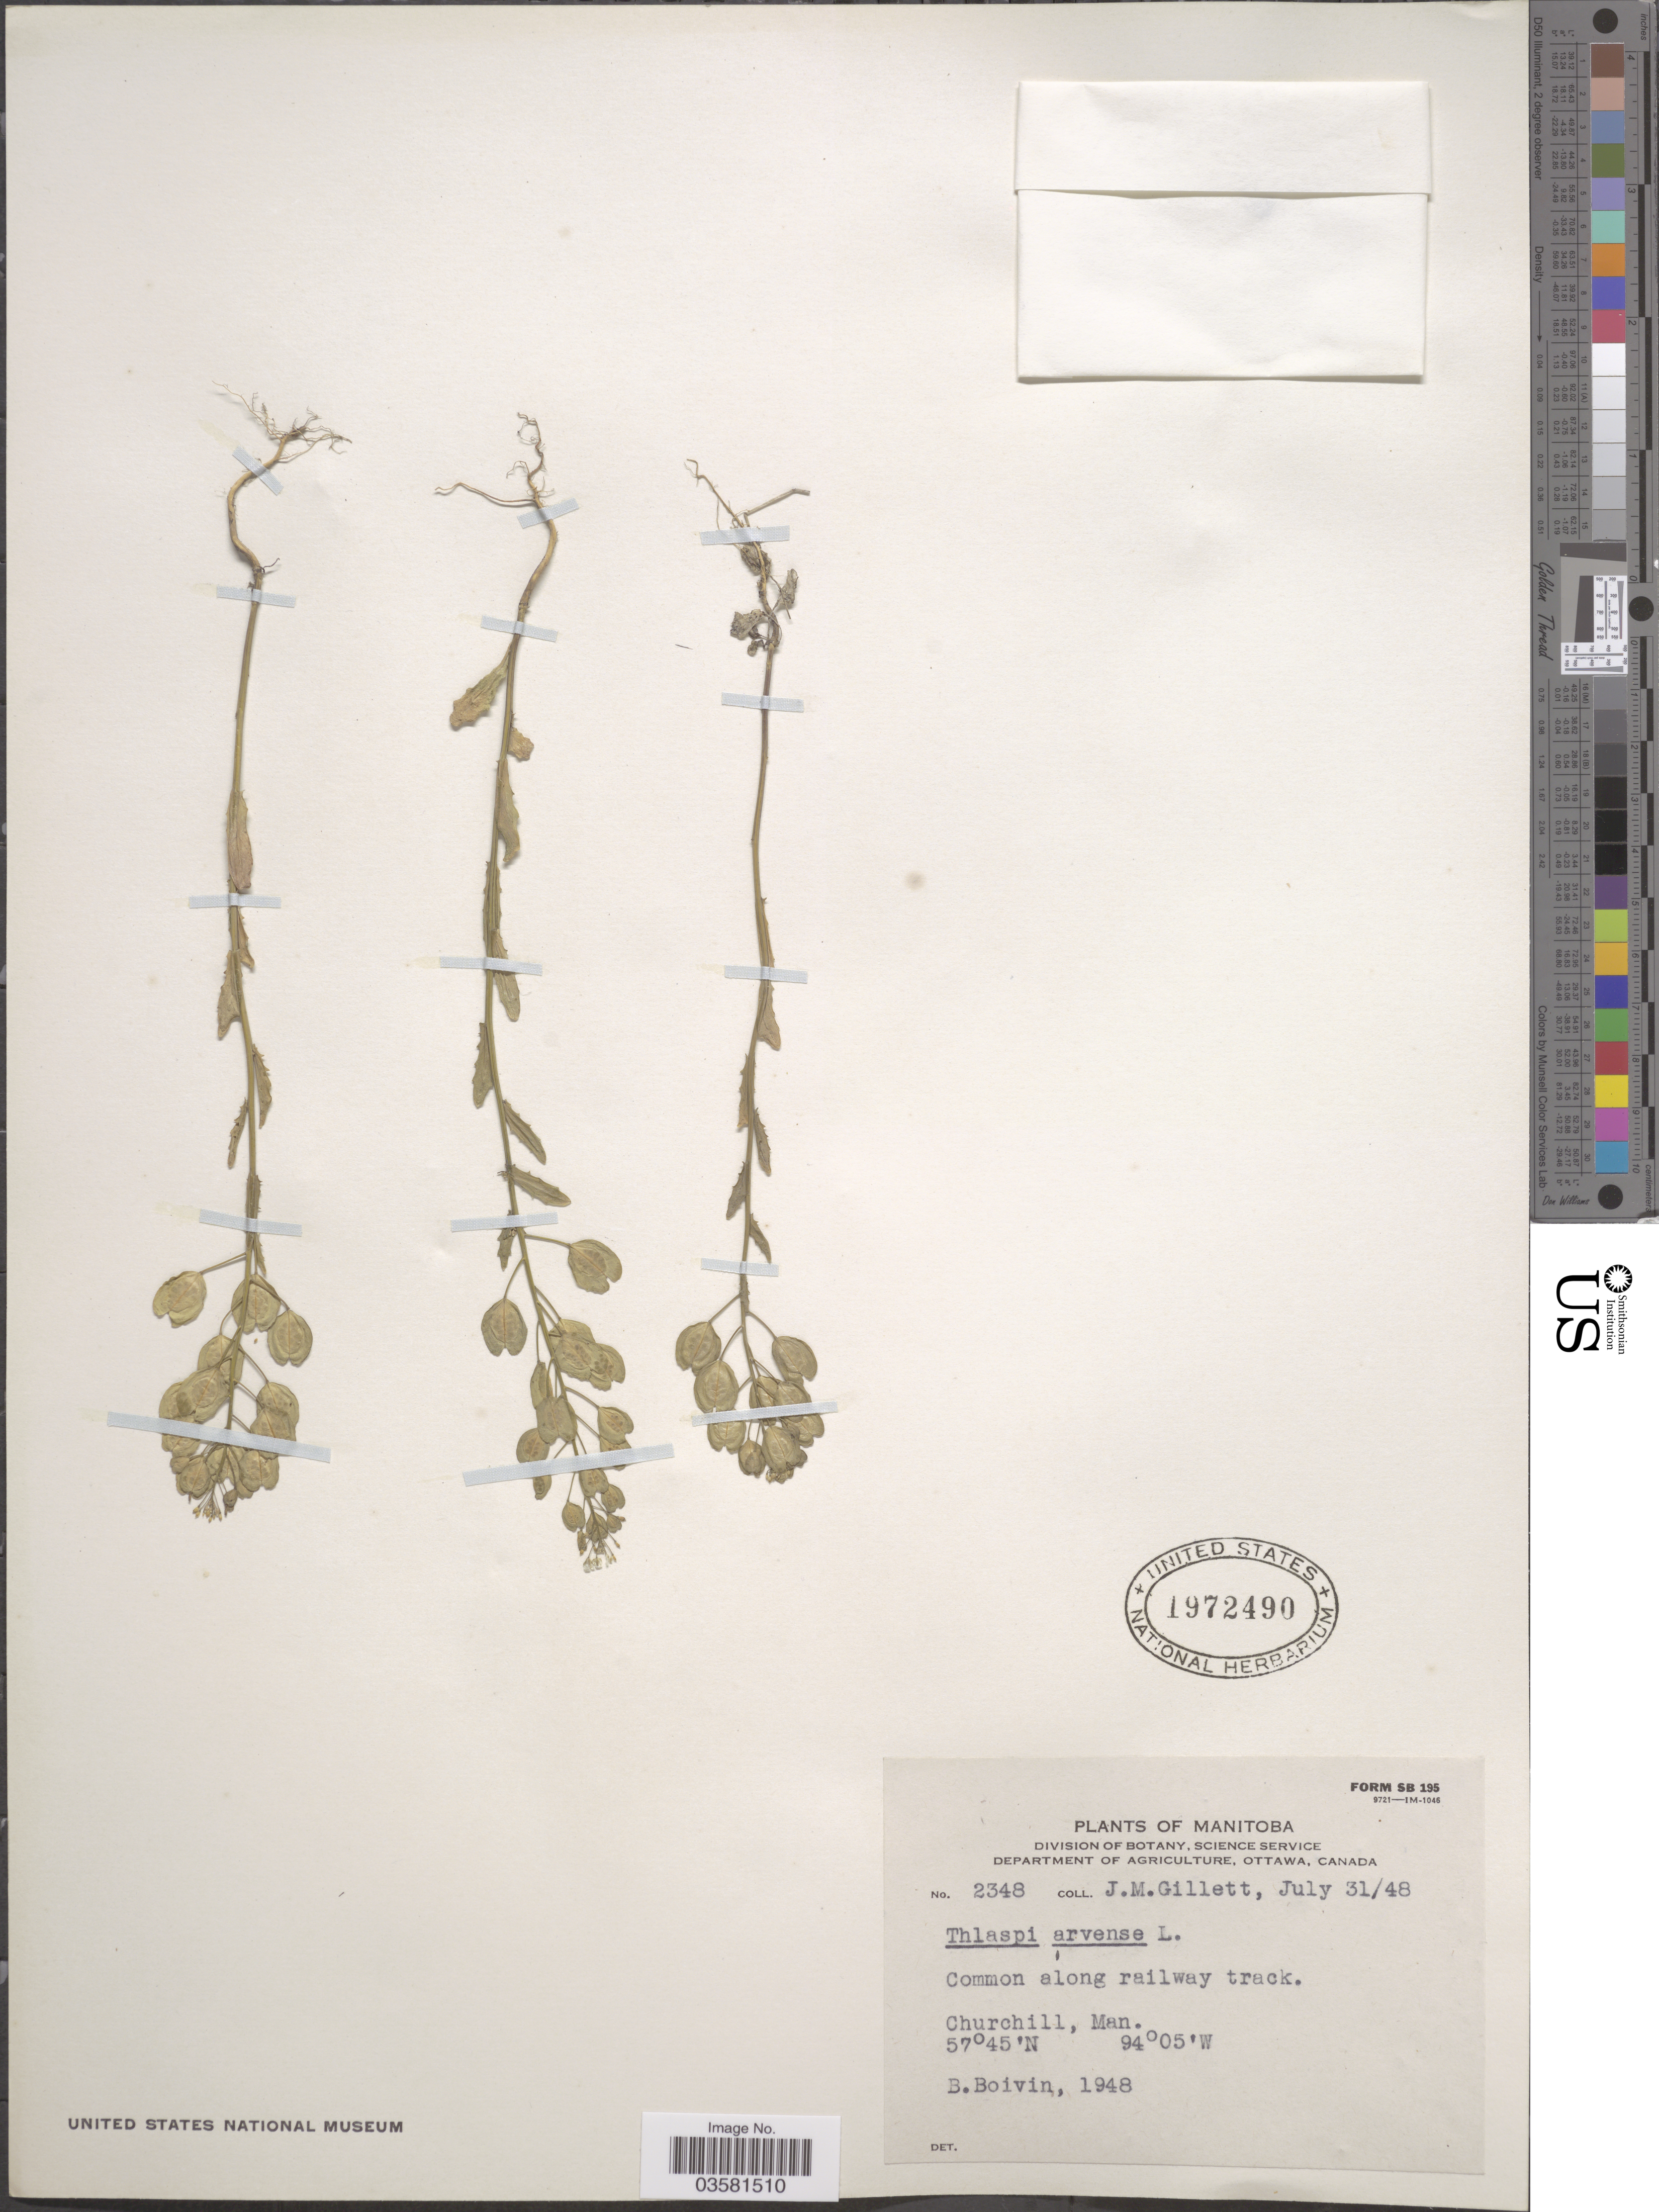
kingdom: Plantae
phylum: Tracheophyta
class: Magnoliopsida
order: Brassicales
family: Brassicaceae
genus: Thlaspi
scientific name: Thlaspi arvense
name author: L.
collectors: J. M. Gillett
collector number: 2348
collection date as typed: Transcribed d/m/y: 31/7/48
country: Canada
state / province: Manitoba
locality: Churchill.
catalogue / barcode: US 1972490